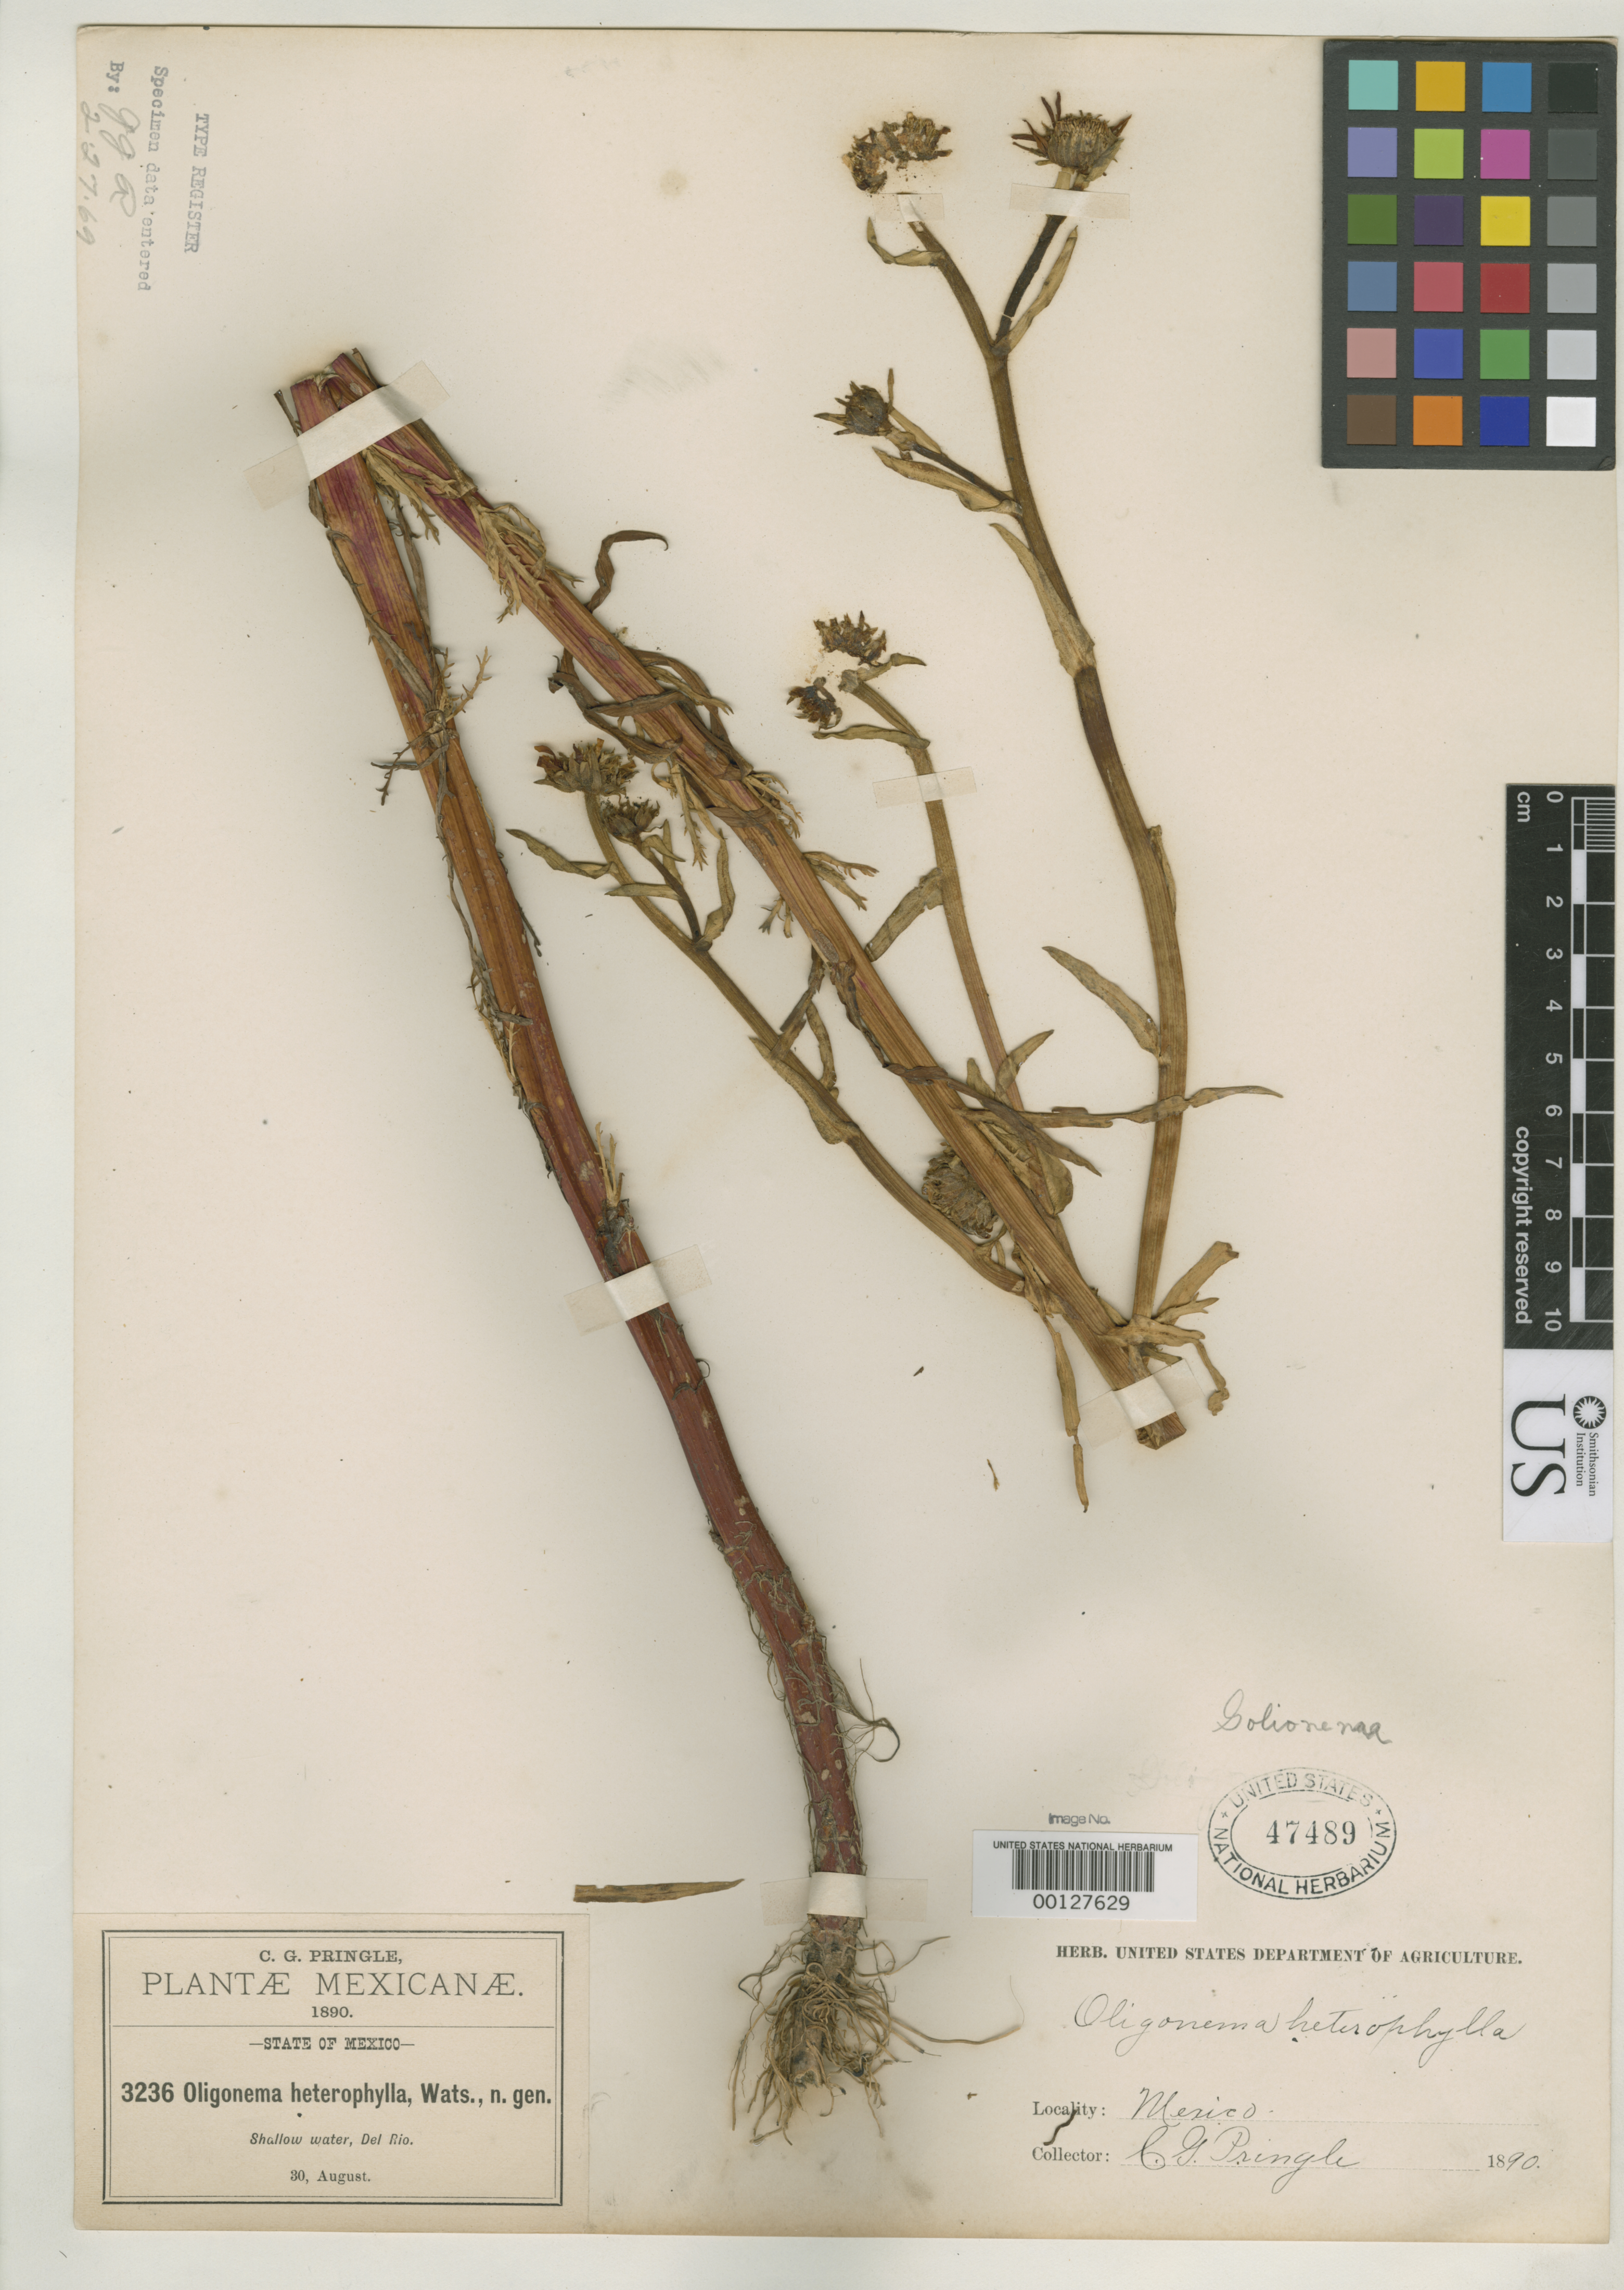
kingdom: Plantae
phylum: Tracheophyta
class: Magnoliopsida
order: Asterales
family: Asteraceae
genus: Oligonema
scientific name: Oligonema heterophylla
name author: S. Watson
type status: Type Collection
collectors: C. G. Pringle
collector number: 3236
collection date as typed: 30 Aug 1890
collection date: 1890-08-30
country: Mexico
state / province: México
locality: Del Rio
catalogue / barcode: US 47489